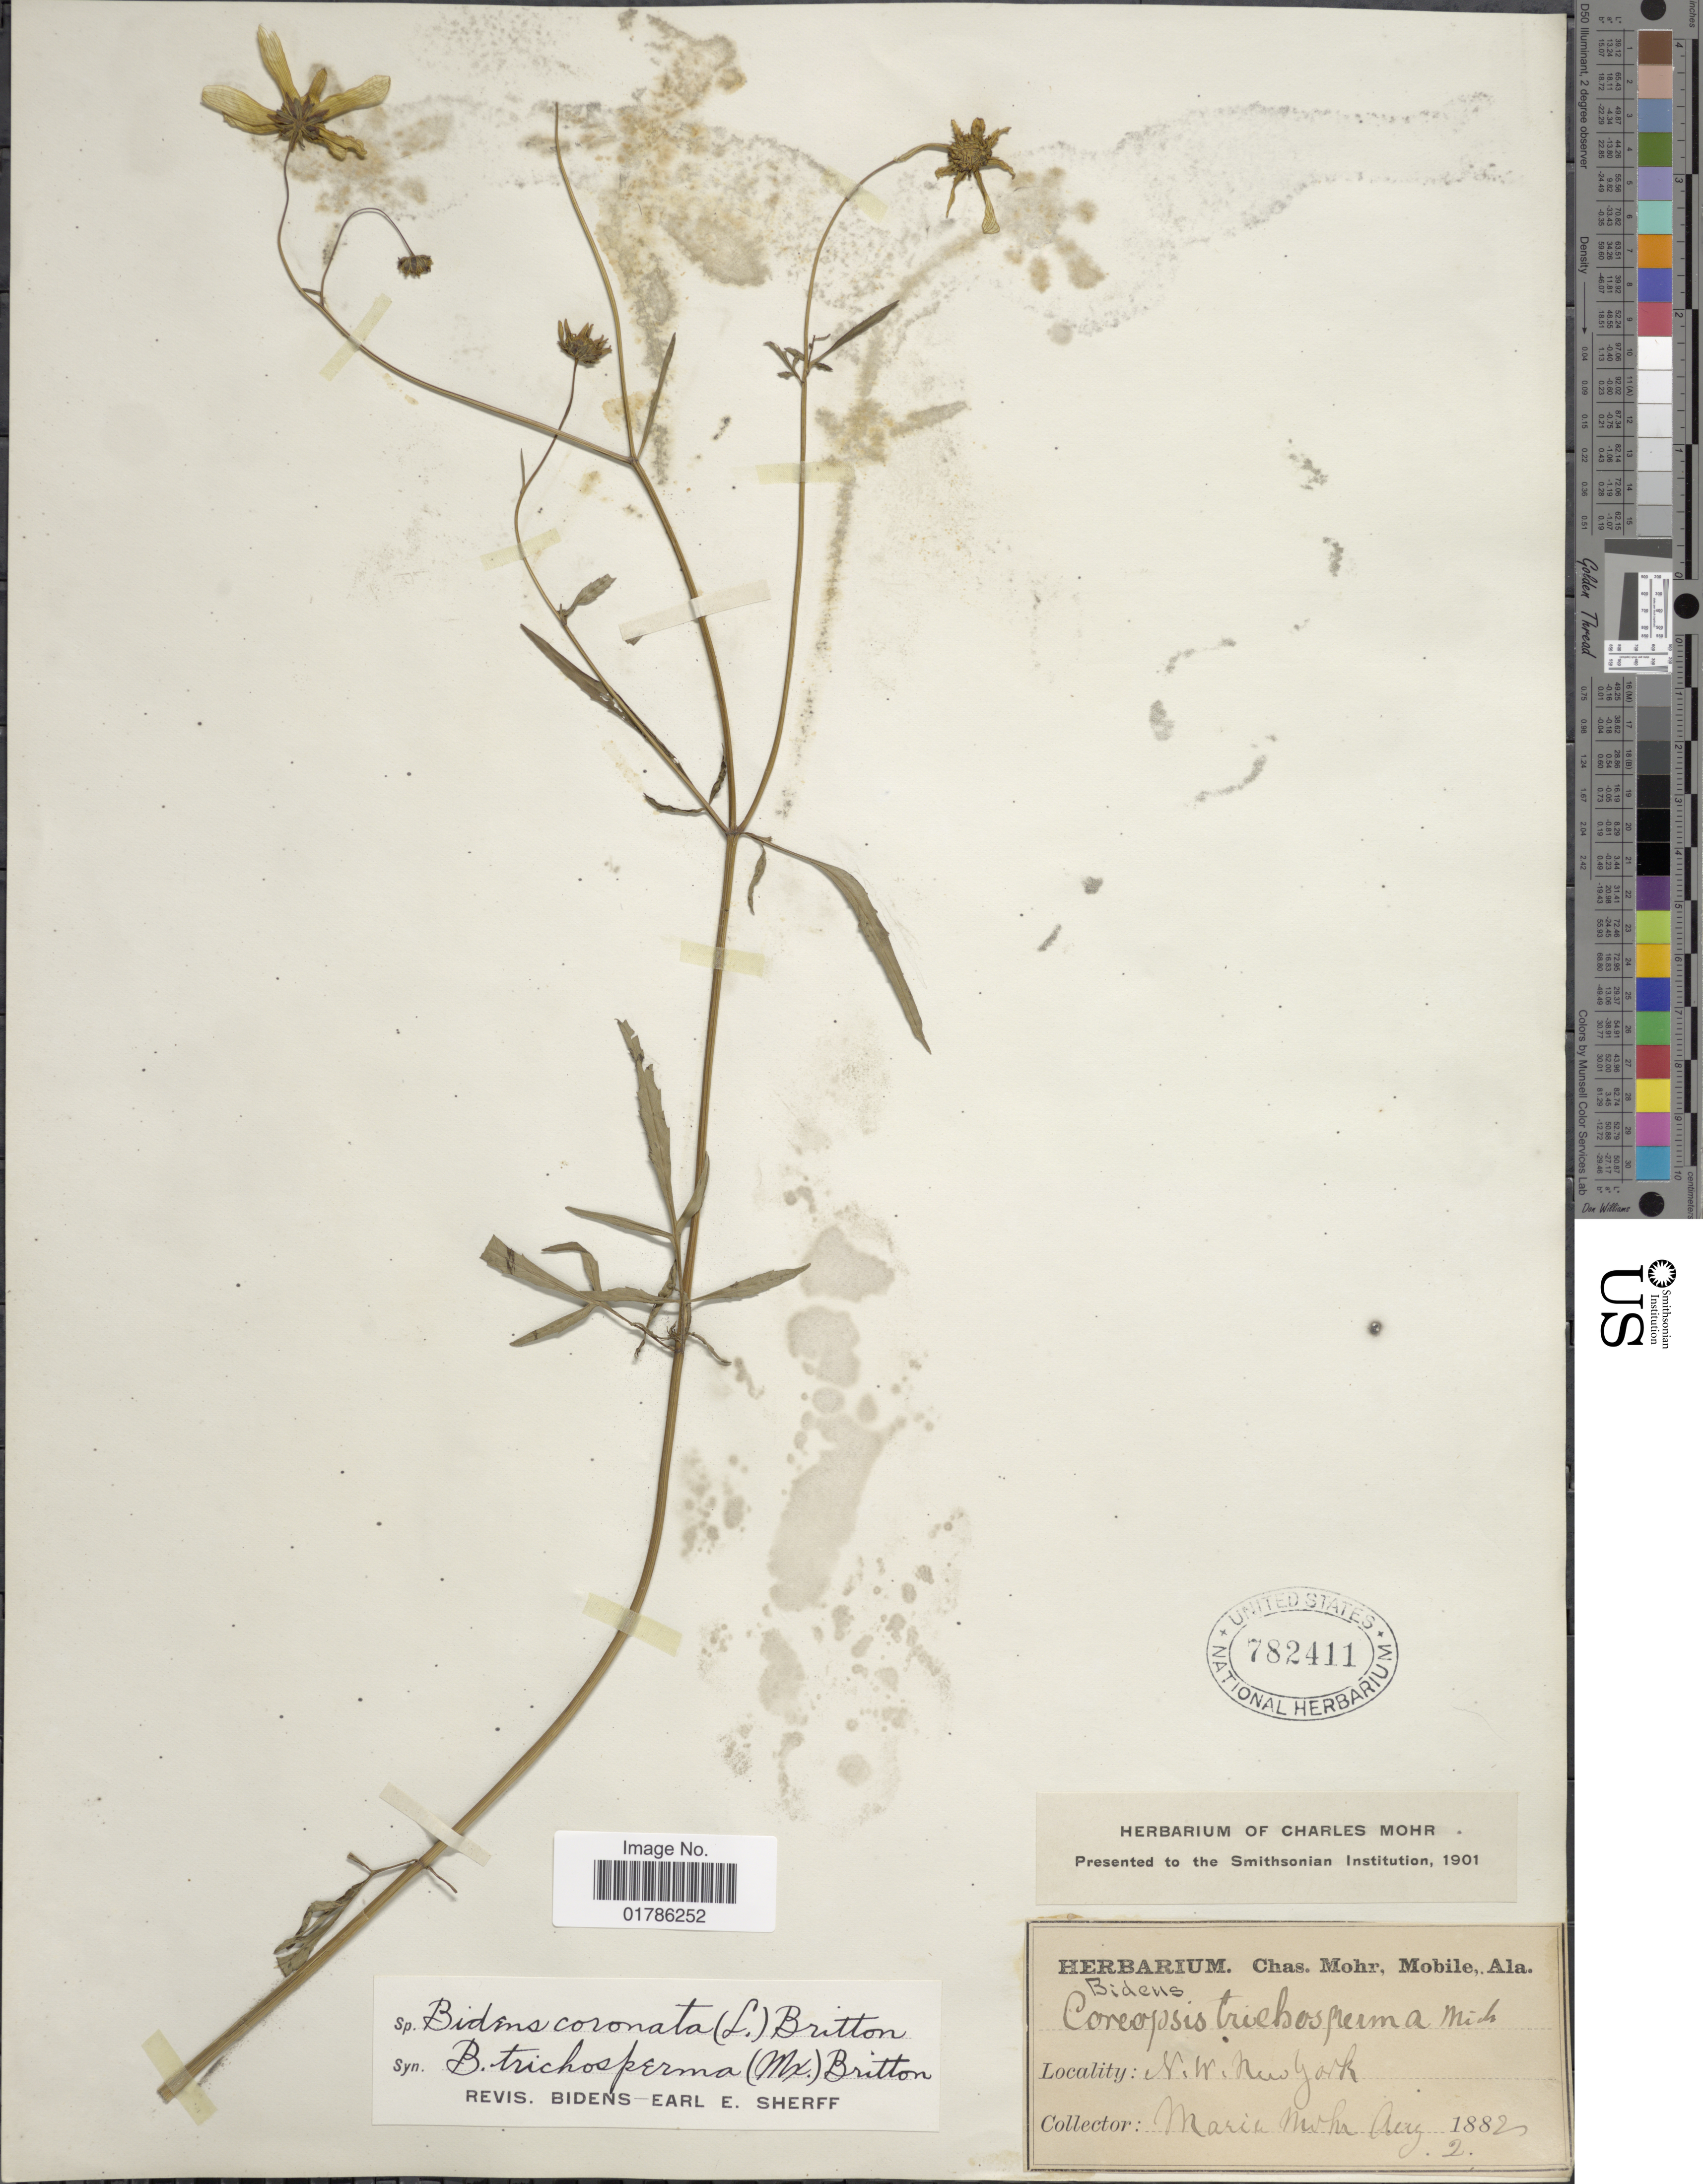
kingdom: Plantae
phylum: Tracheophyta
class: Magnoliopsida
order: Asterales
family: Asteraceae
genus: Bidens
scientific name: Bidens coronata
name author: (L.) Britton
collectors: M. Mohr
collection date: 1882-08-02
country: United States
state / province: New York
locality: N. W. New York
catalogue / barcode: US 782411